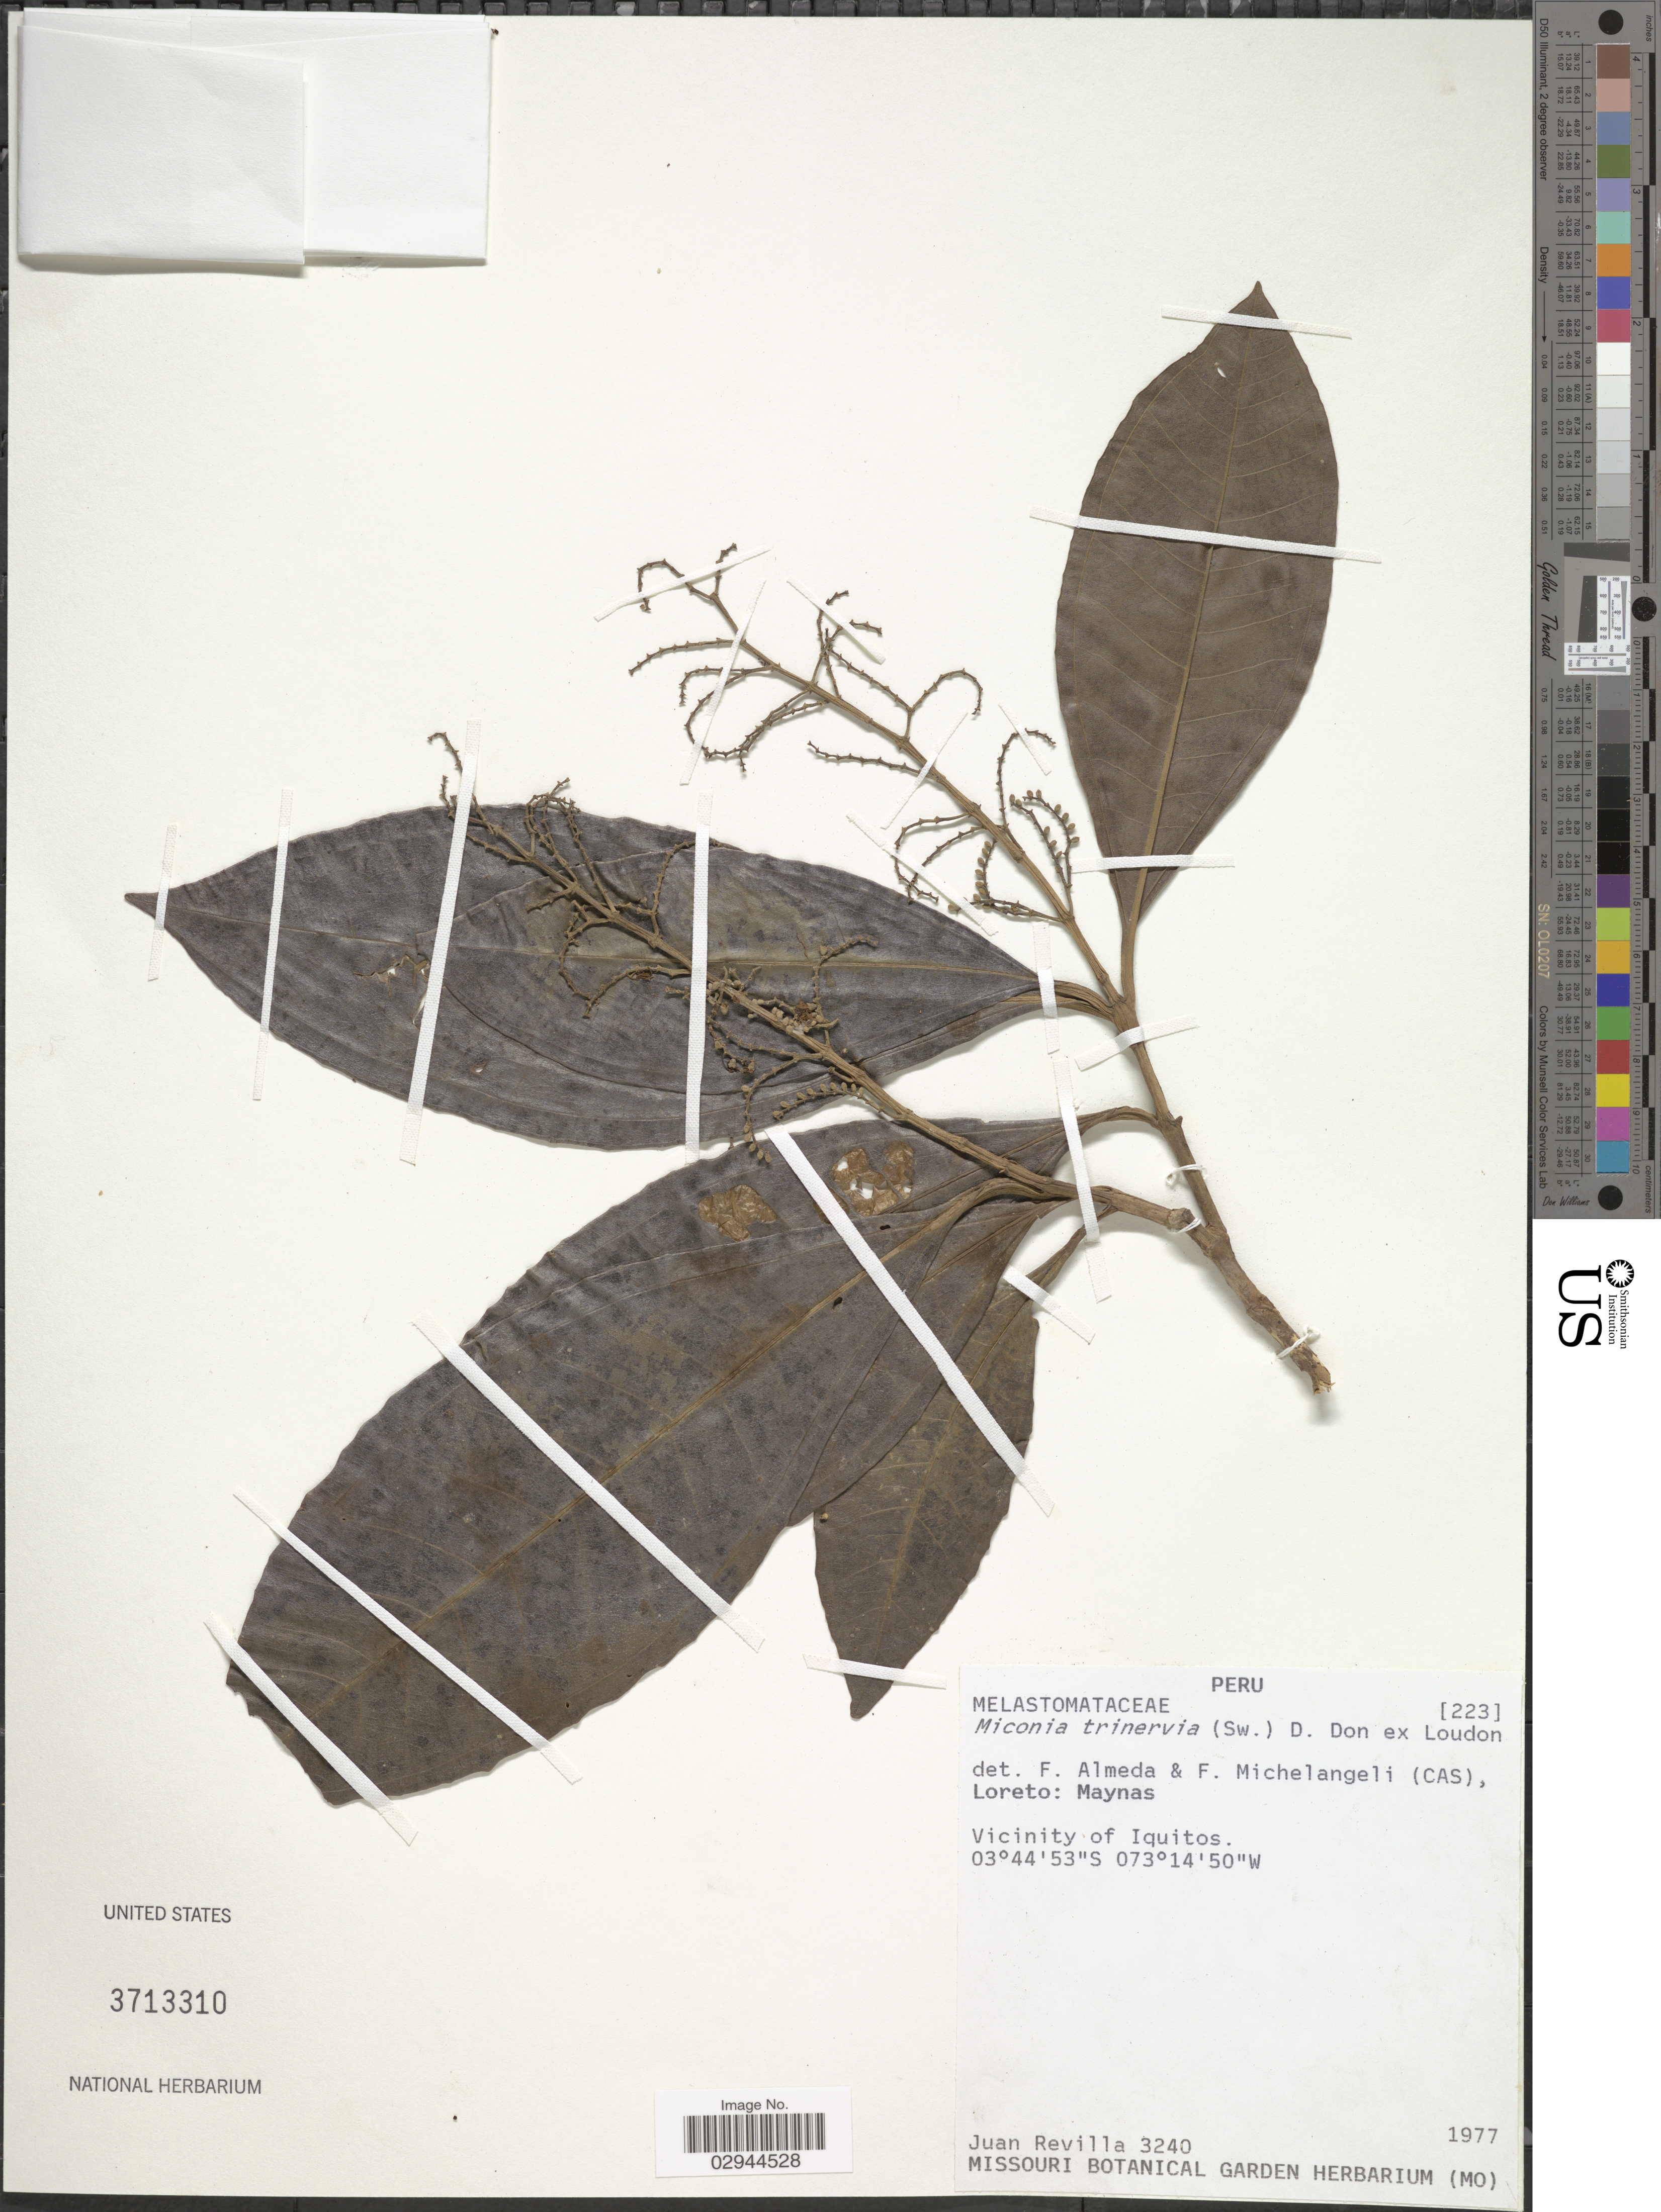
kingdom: Plantae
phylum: Tracheophyta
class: Magnoliopsida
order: Myrtales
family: Melastomataceae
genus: Miconia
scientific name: Miconia trinervia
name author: (Sw.) D. Don ex Loudon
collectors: J. Revilla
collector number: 3240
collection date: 1977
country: Peru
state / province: Loreto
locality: Maynas, Vicinity of Iquitos.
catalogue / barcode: US 3713310